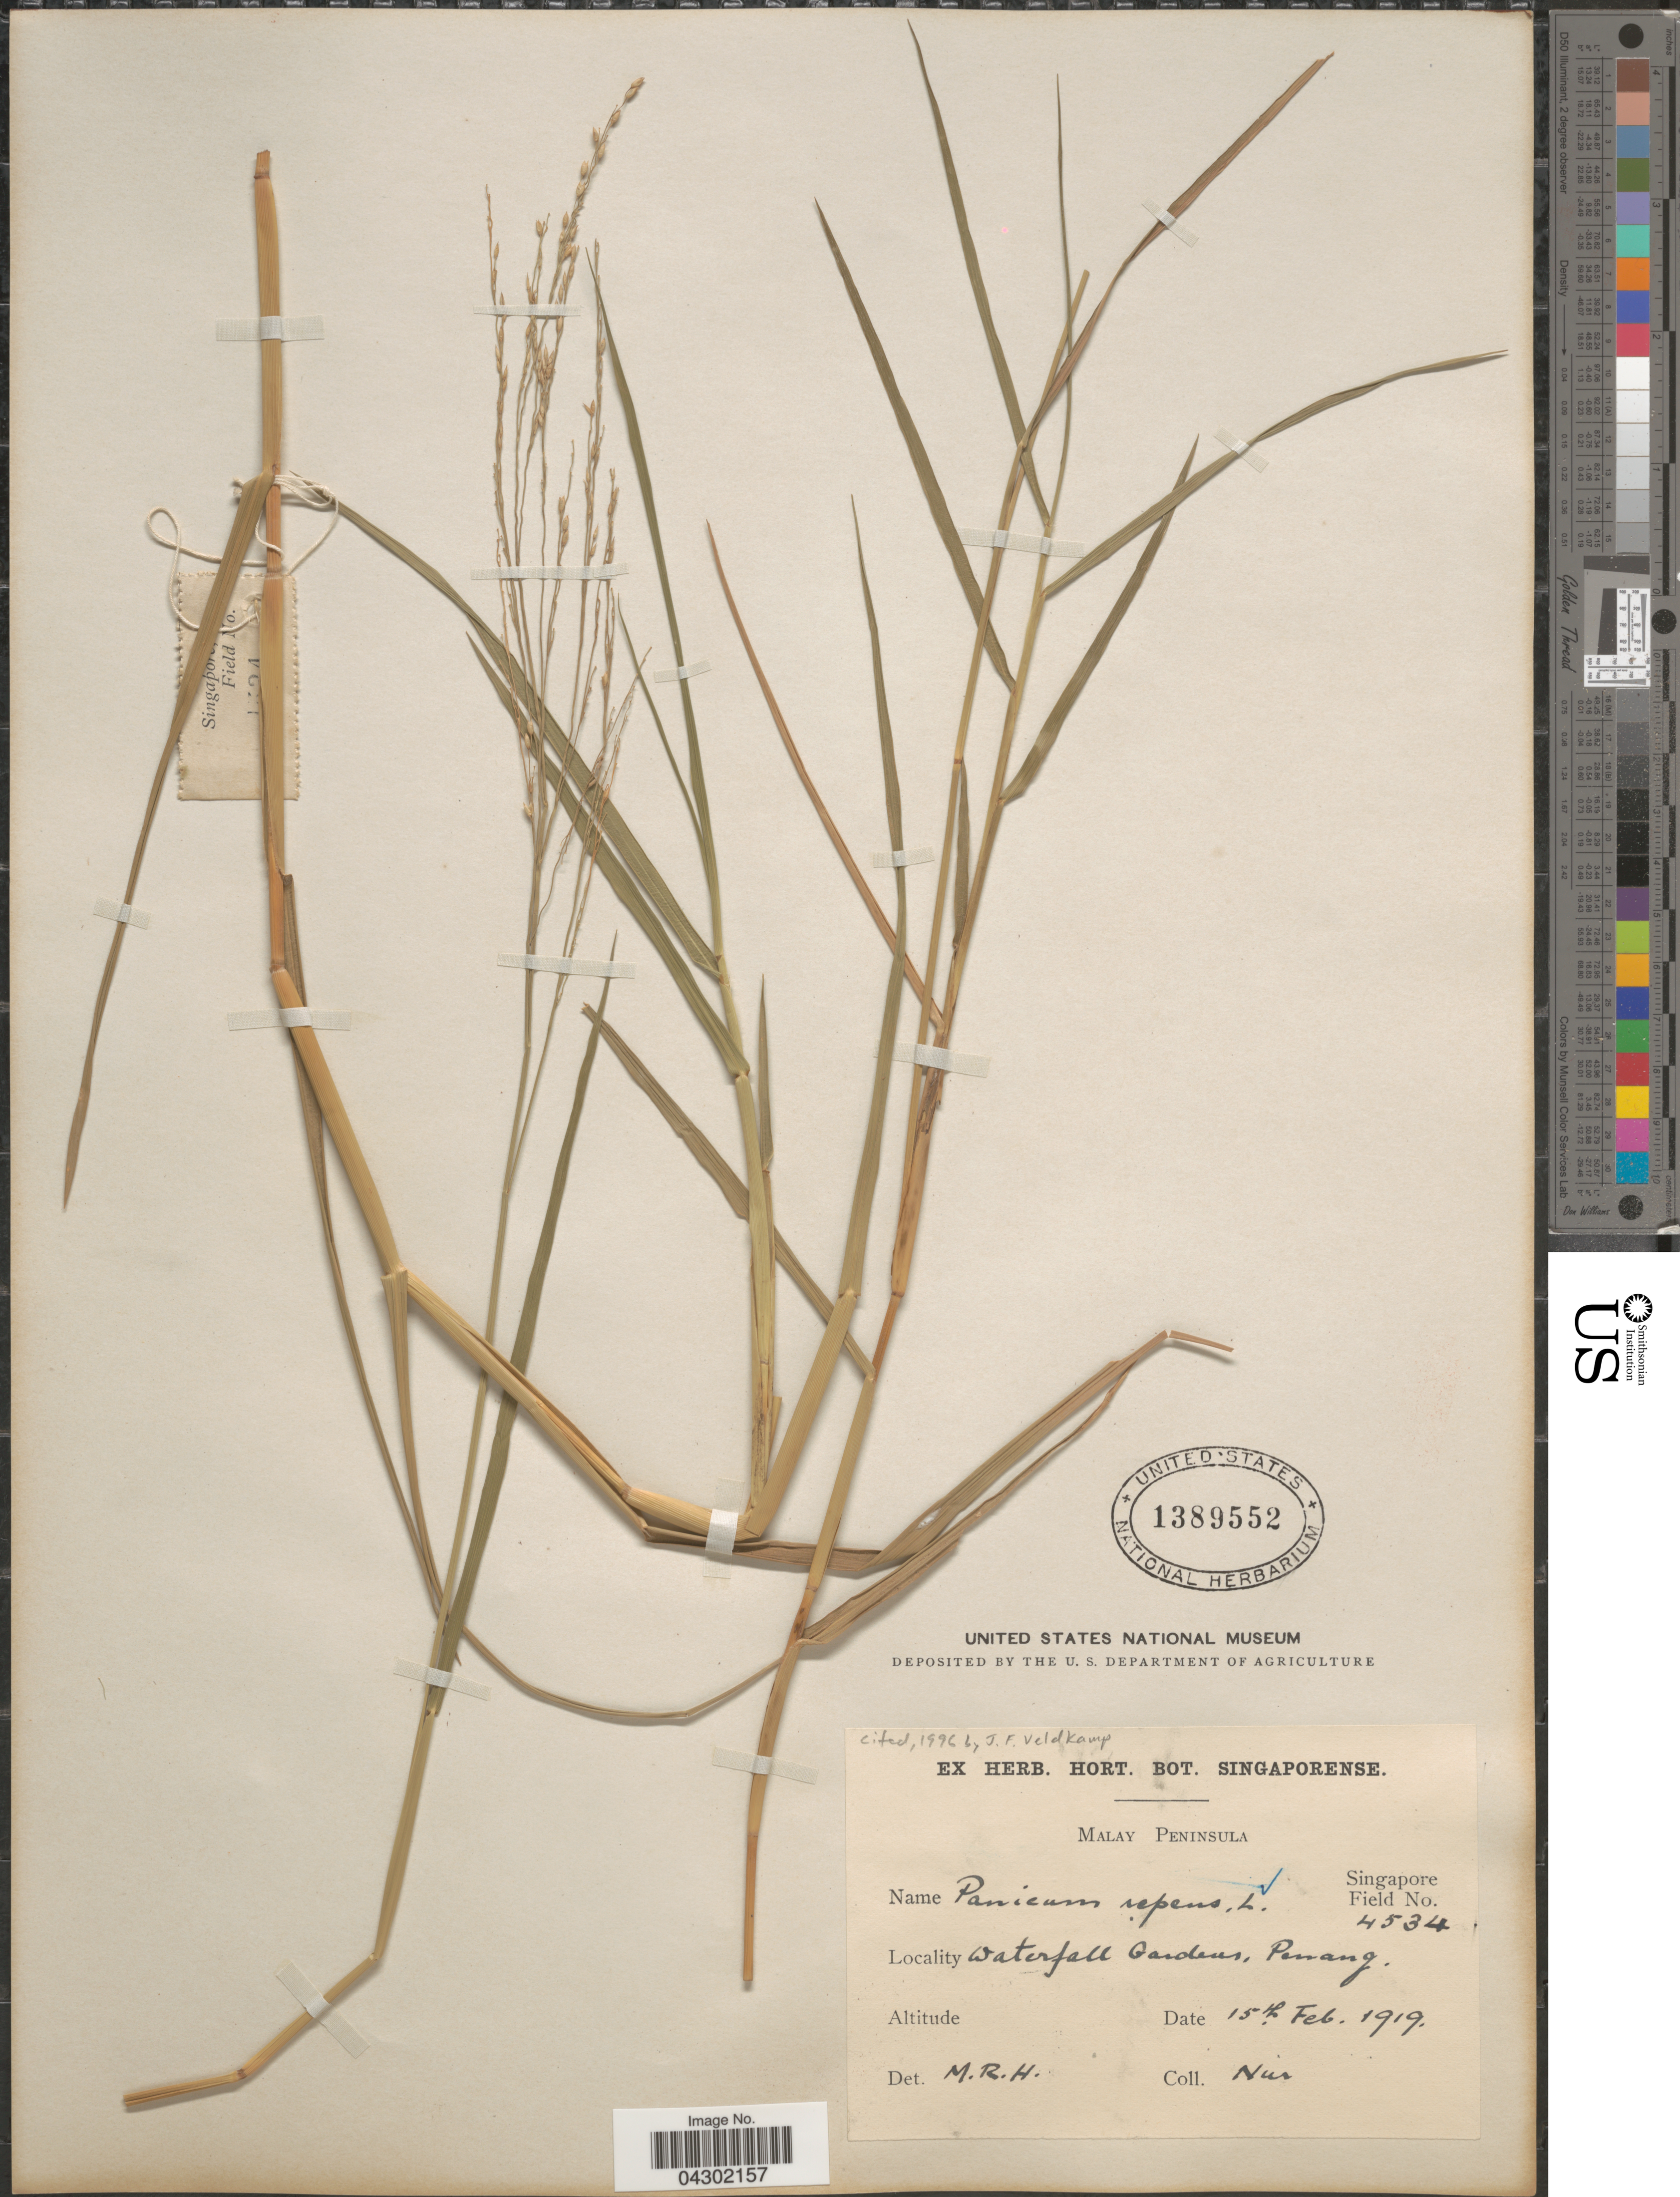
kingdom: Plantae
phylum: Tracheophyta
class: Liliopsida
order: Poales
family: Poaceae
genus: Panicum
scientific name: Panicum repens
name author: L.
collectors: -. Nur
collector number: Singapore Field 4534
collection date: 1919-02-15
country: Malaysia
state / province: Pinang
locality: Malay Peninsula. Waterfall Gardens, Penang.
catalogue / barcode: US 1389552